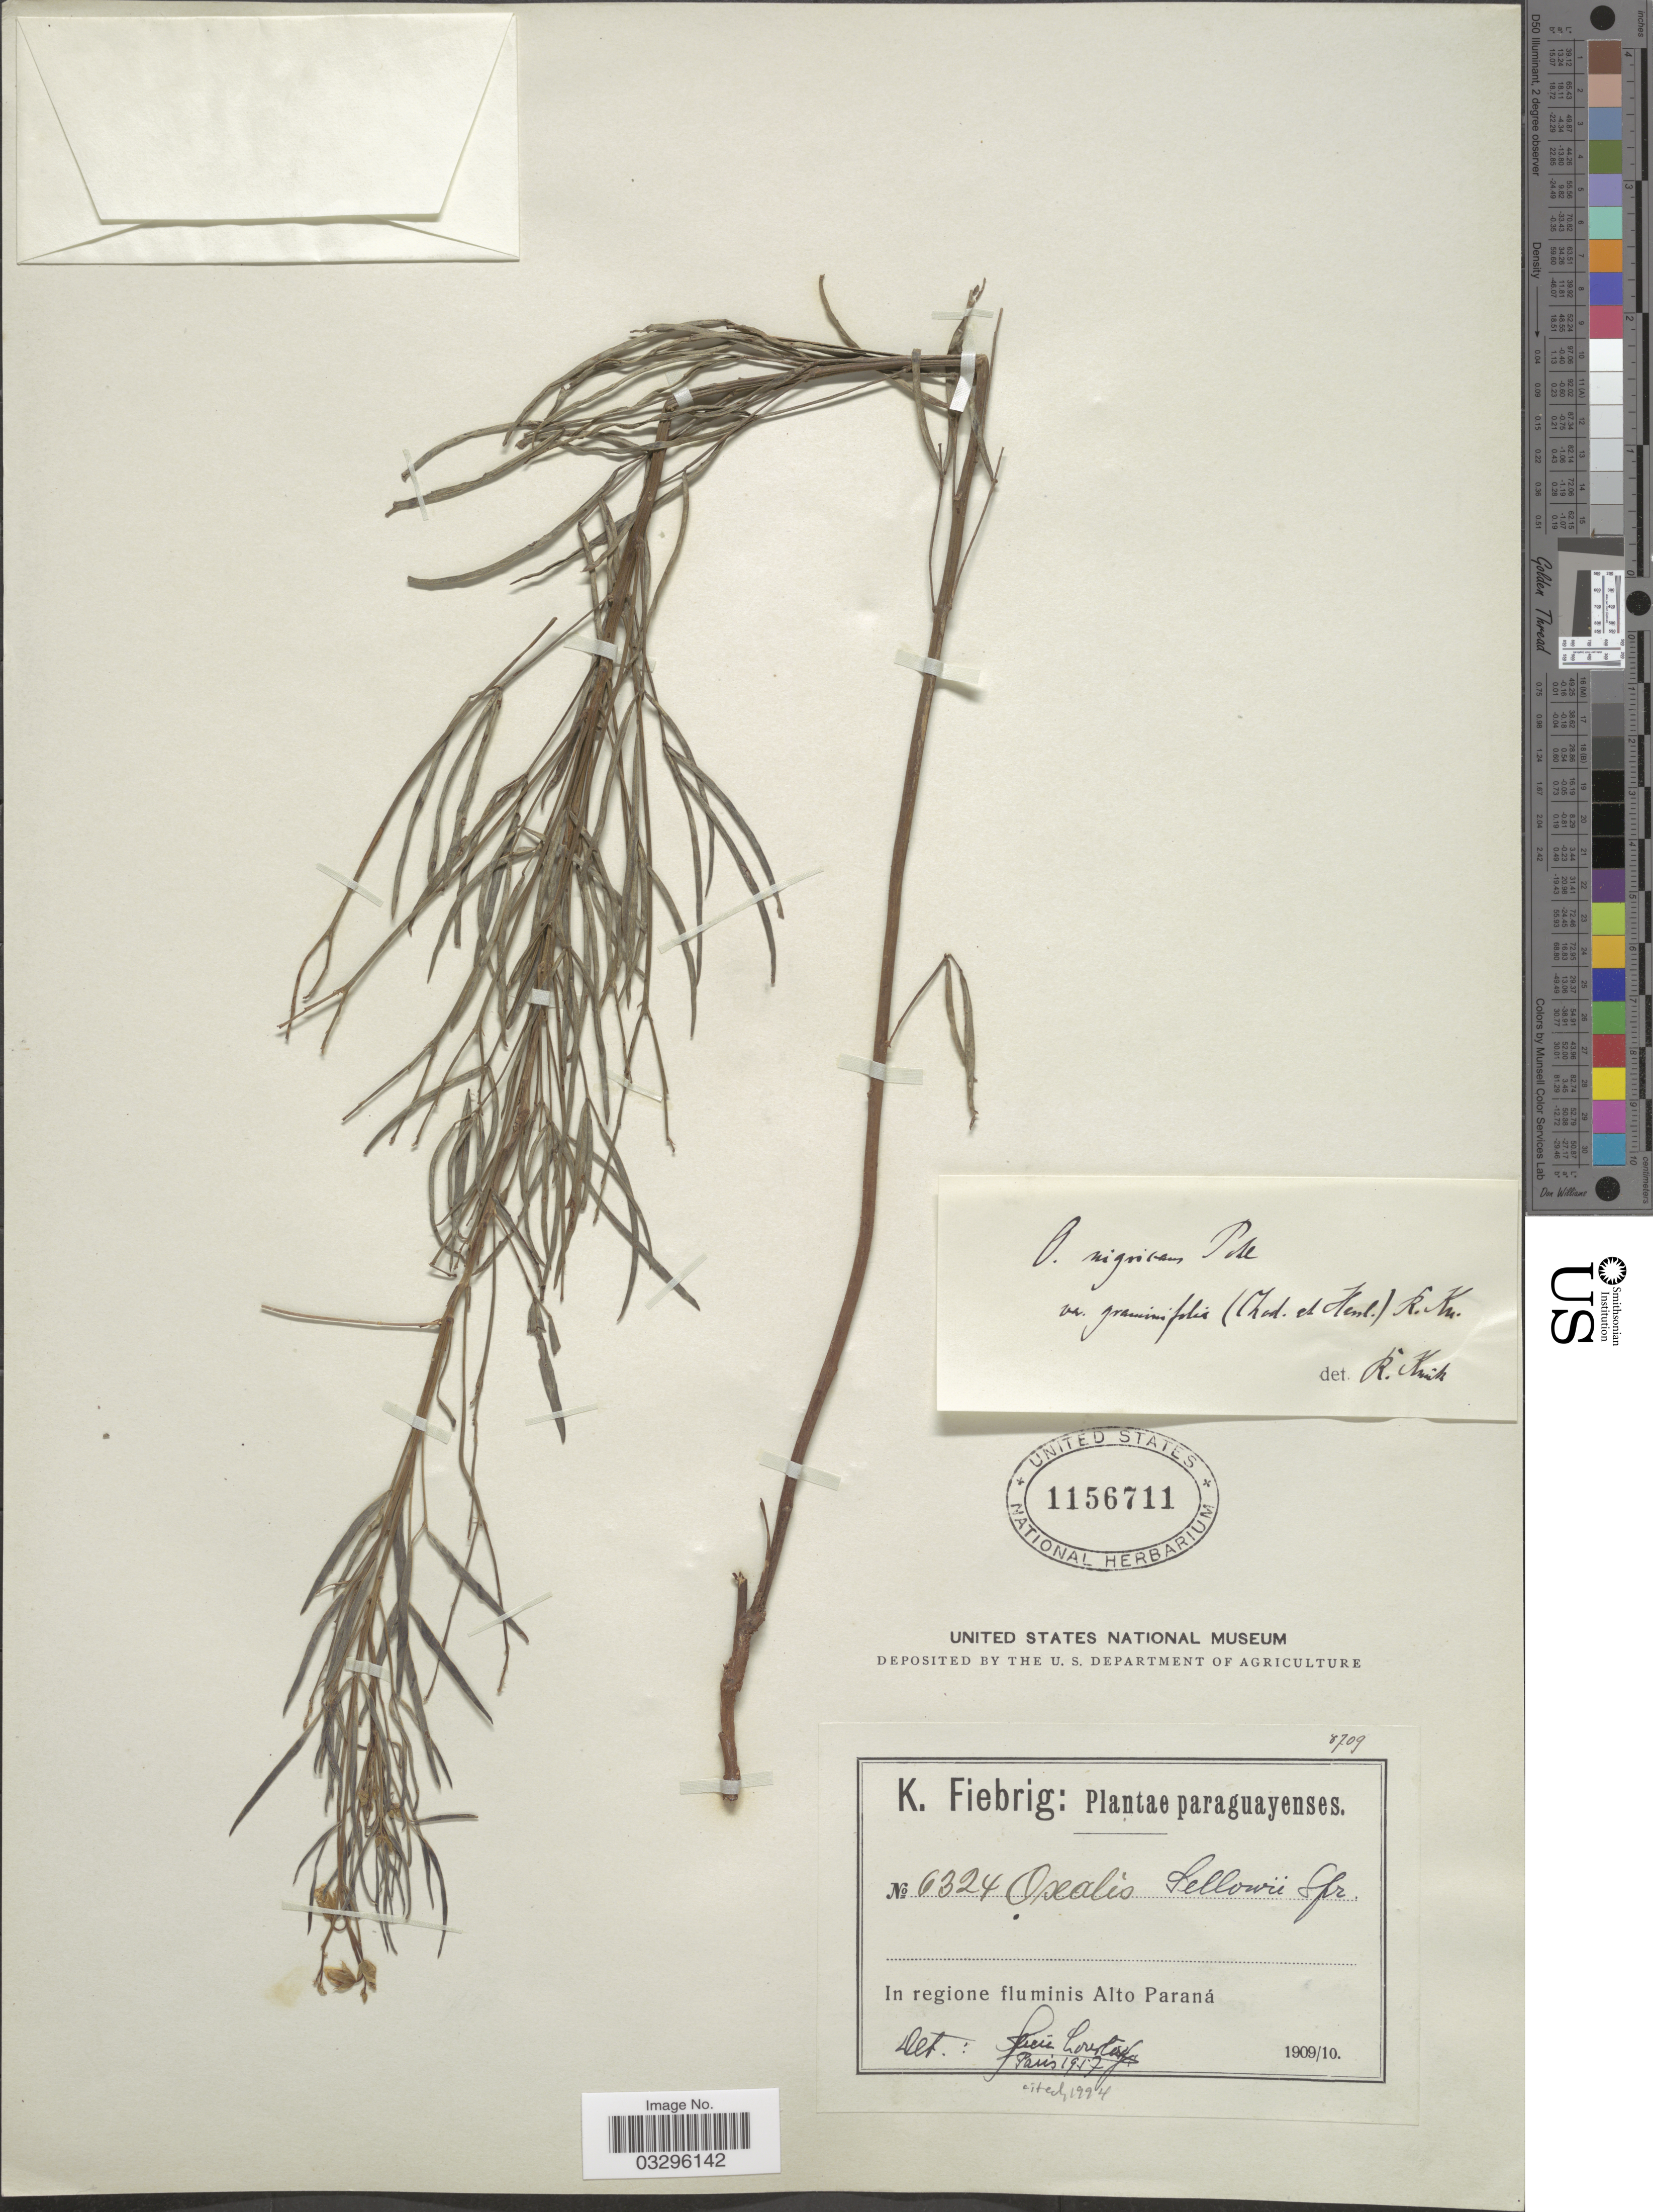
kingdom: Plantae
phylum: Tracheophyta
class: Magnoliopsida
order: Oxalidales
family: Oxalidaceae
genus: Oxalis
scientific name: Oxalis sellowii var. sellowii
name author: Spreng.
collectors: K. Fiebrig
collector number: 6324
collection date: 1909/1910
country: Paraguay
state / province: Alto Parana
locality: In regione fluminis Alto Paraná.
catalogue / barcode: US 1156711